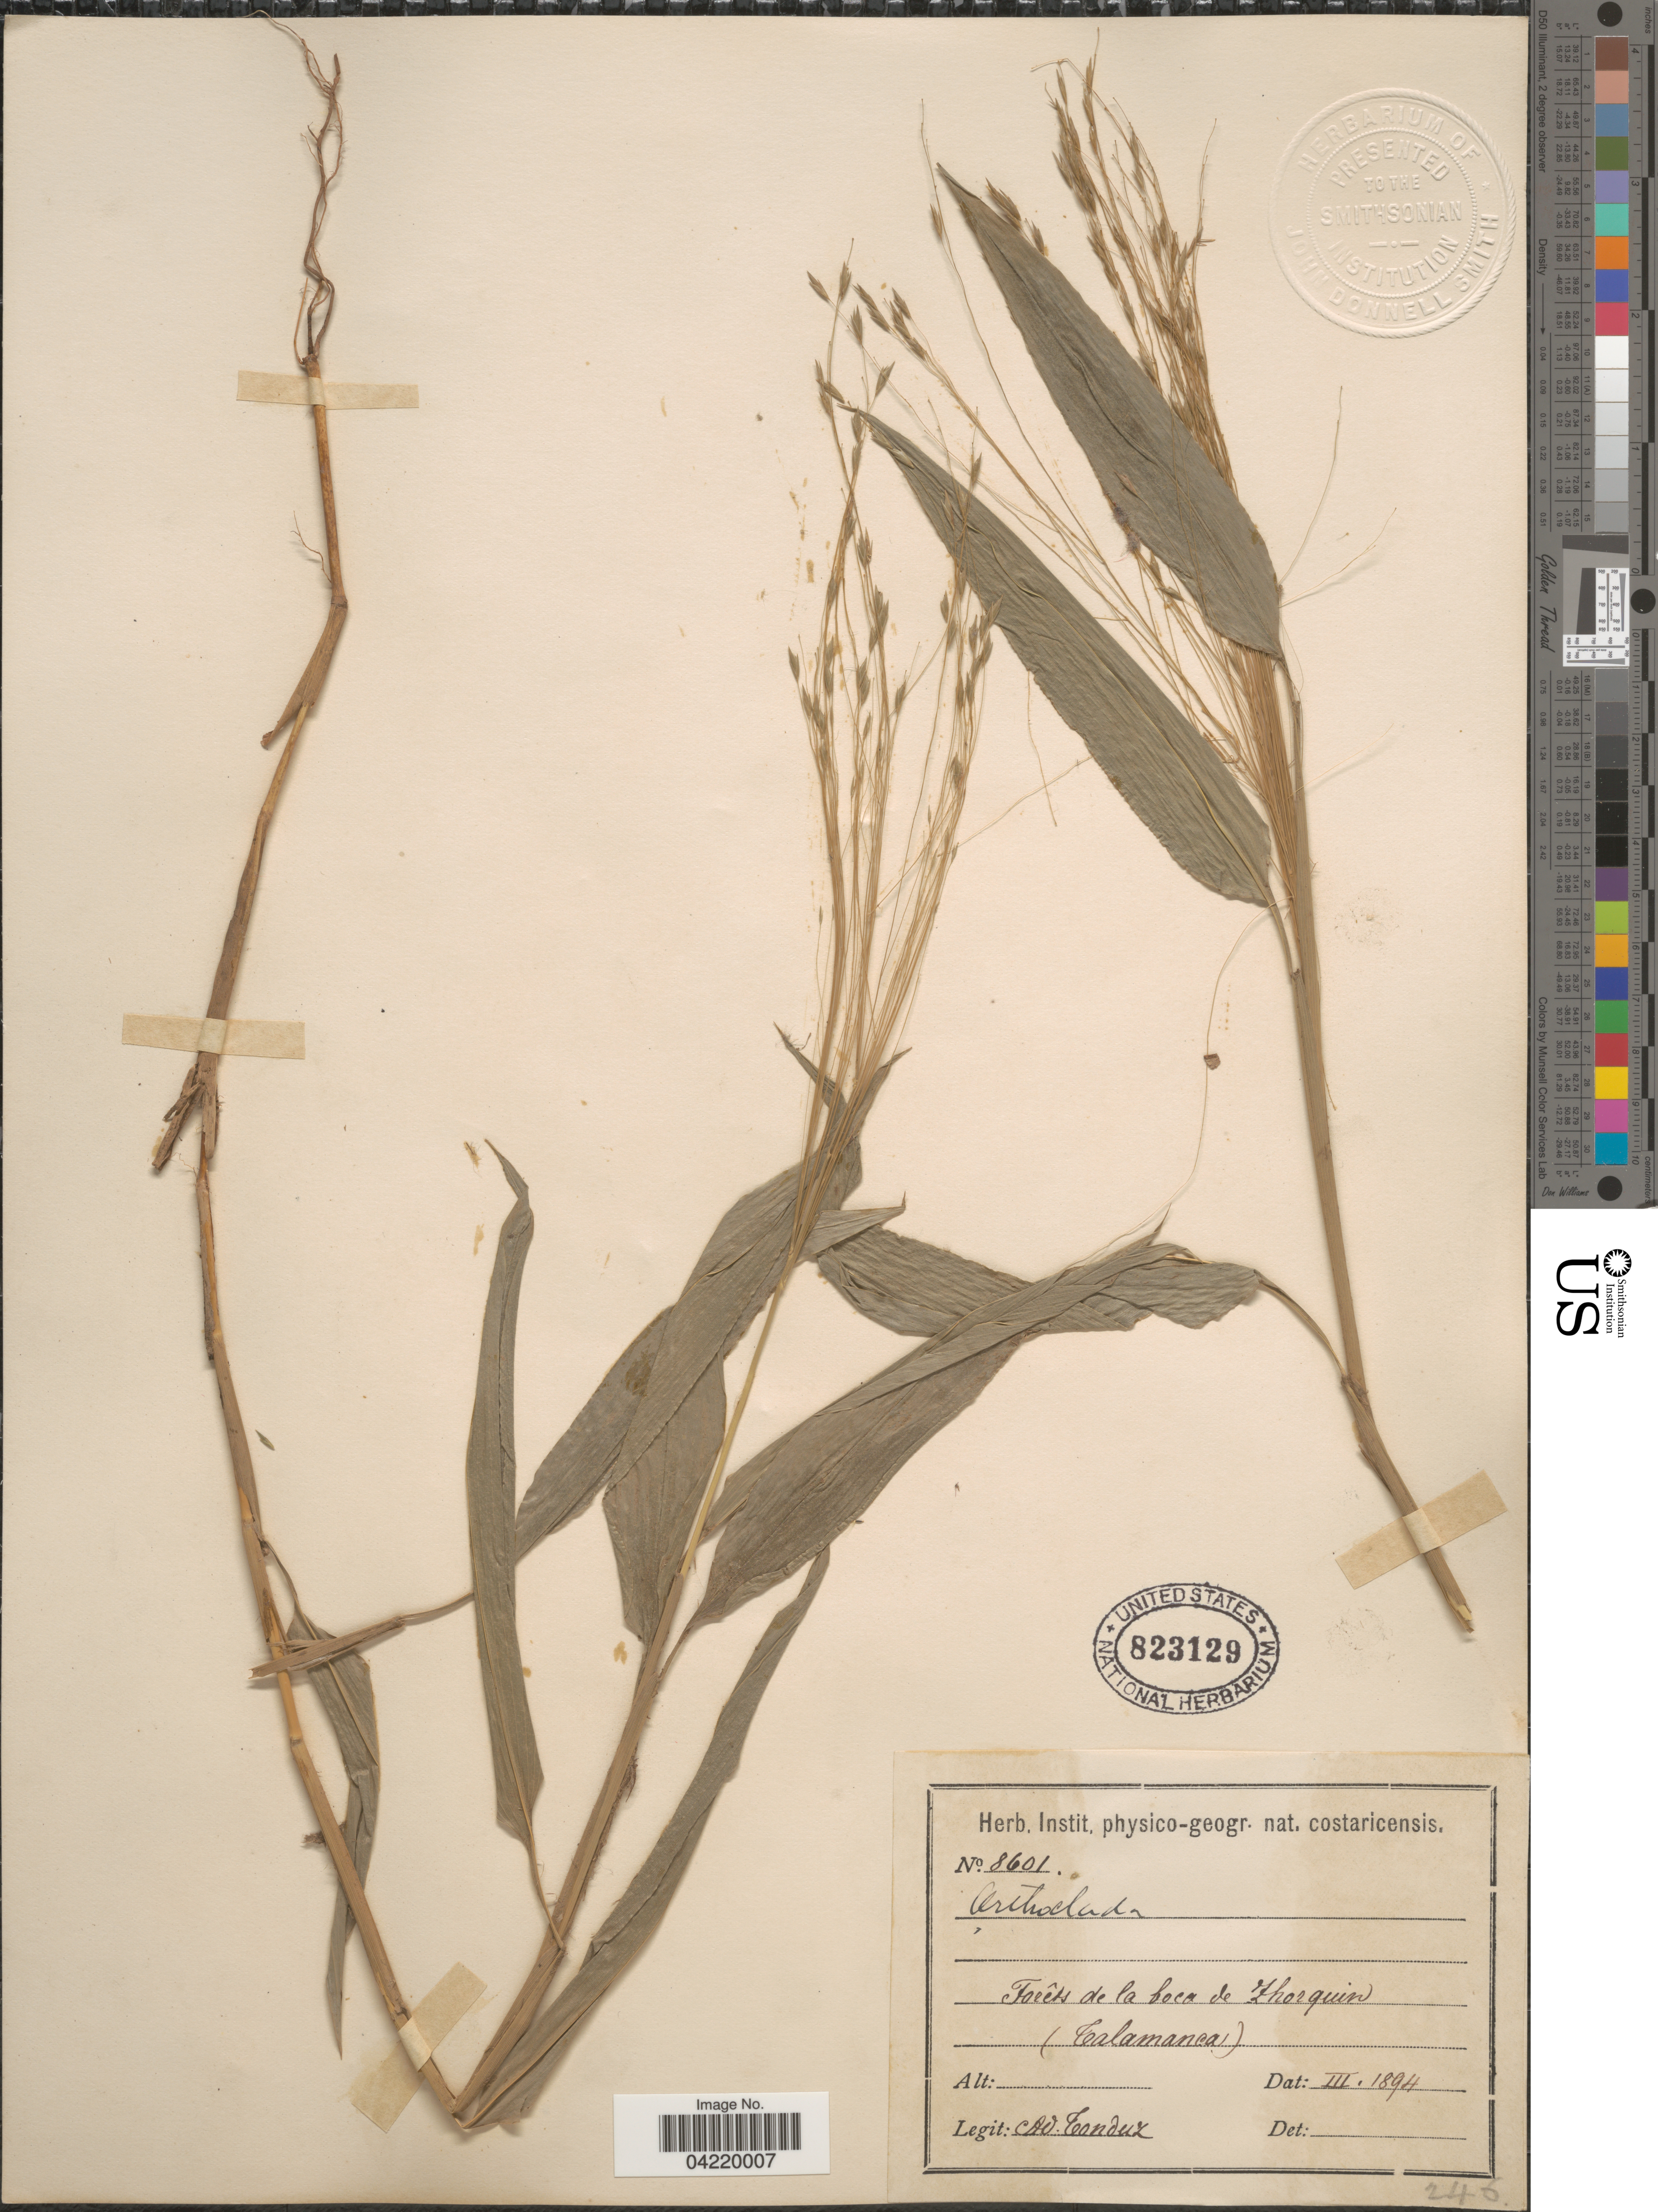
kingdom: Plantae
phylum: Tracheophyta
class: Liliopsida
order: Poales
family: Poaceae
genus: Orthoclada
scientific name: Orthoclada laxa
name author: P. Beauv.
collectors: A. Tonduz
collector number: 8601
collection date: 1894-03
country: Costa Rica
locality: Forêts de la boca de Zhorquin (Talamanca).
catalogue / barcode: US 823129